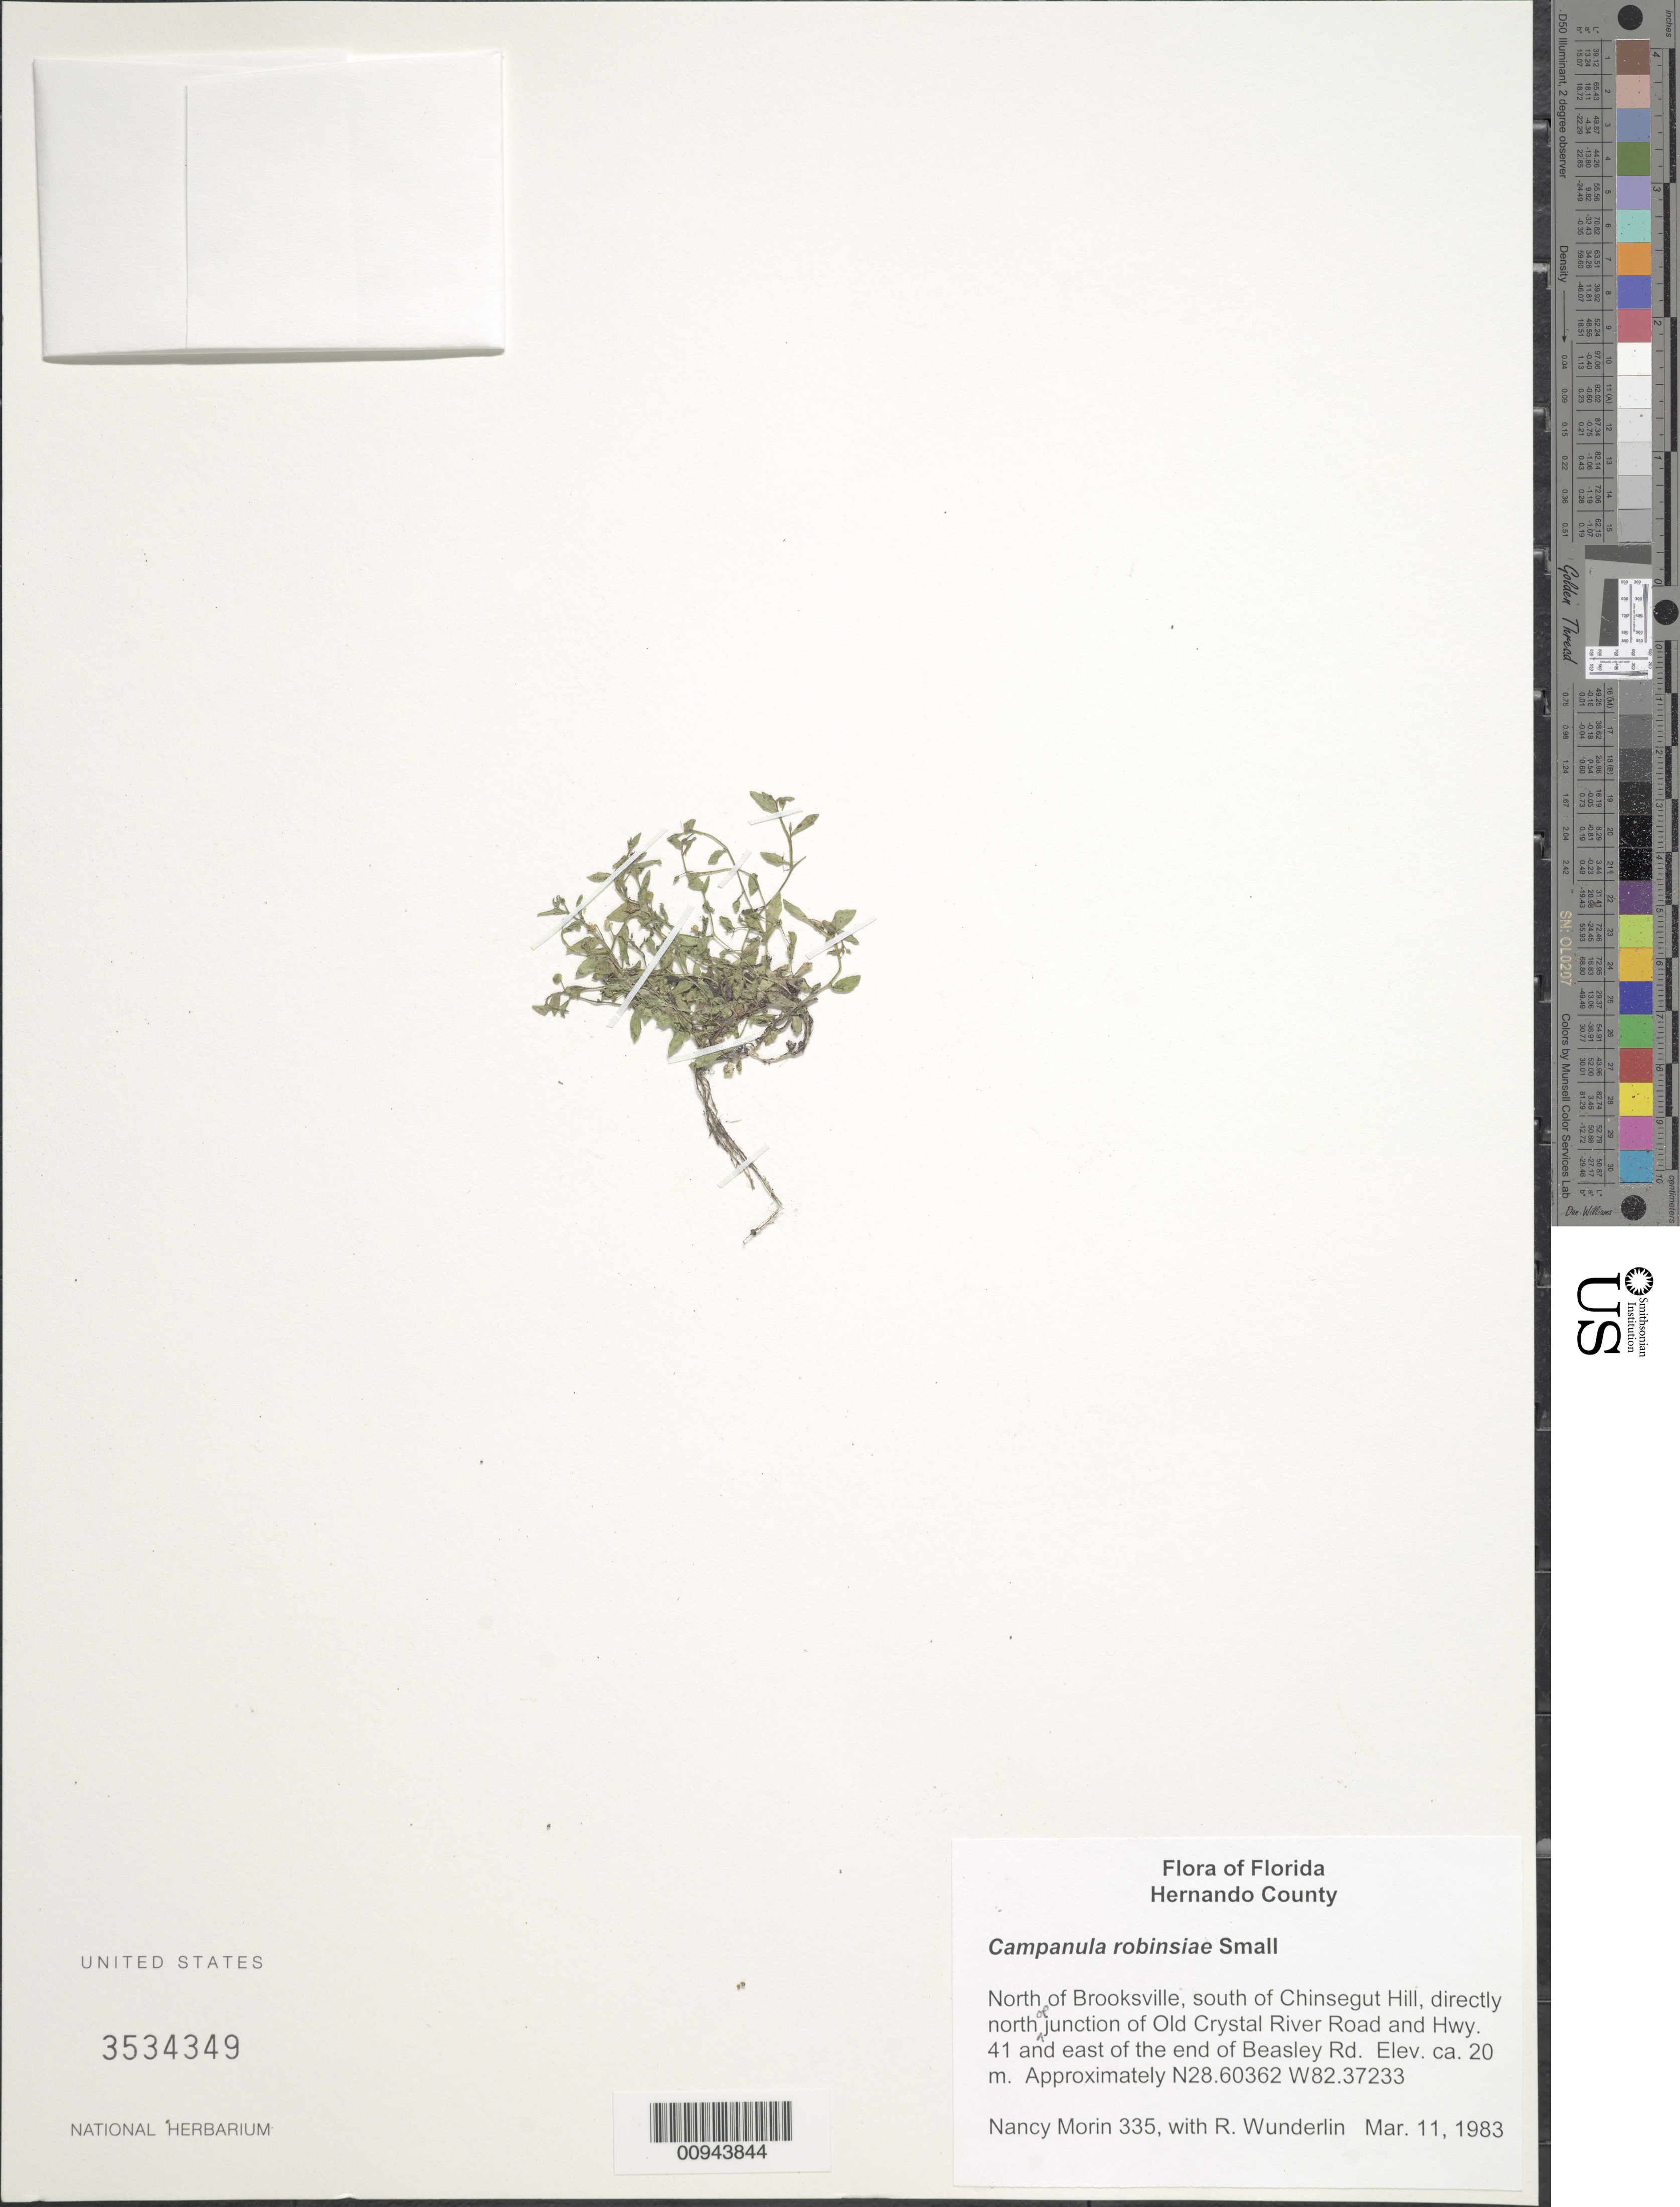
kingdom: Plantae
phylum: Tracheophyta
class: Magnoliopsida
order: Asterales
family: Campanulaceae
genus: Campanula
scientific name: Campanula robinsiae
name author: Small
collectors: N. Morin & R. P. Wunderlin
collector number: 335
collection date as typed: Mar. 11, 1983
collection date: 1983-03-11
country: United States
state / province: Florida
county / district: Hernando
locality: North of Brooksville, south of Chinsegut Hill, directly north of junction of old Crystal River Road and Hwy. 41 and east of the end of Beasley Road.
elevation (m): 20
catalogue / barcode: US 3534349